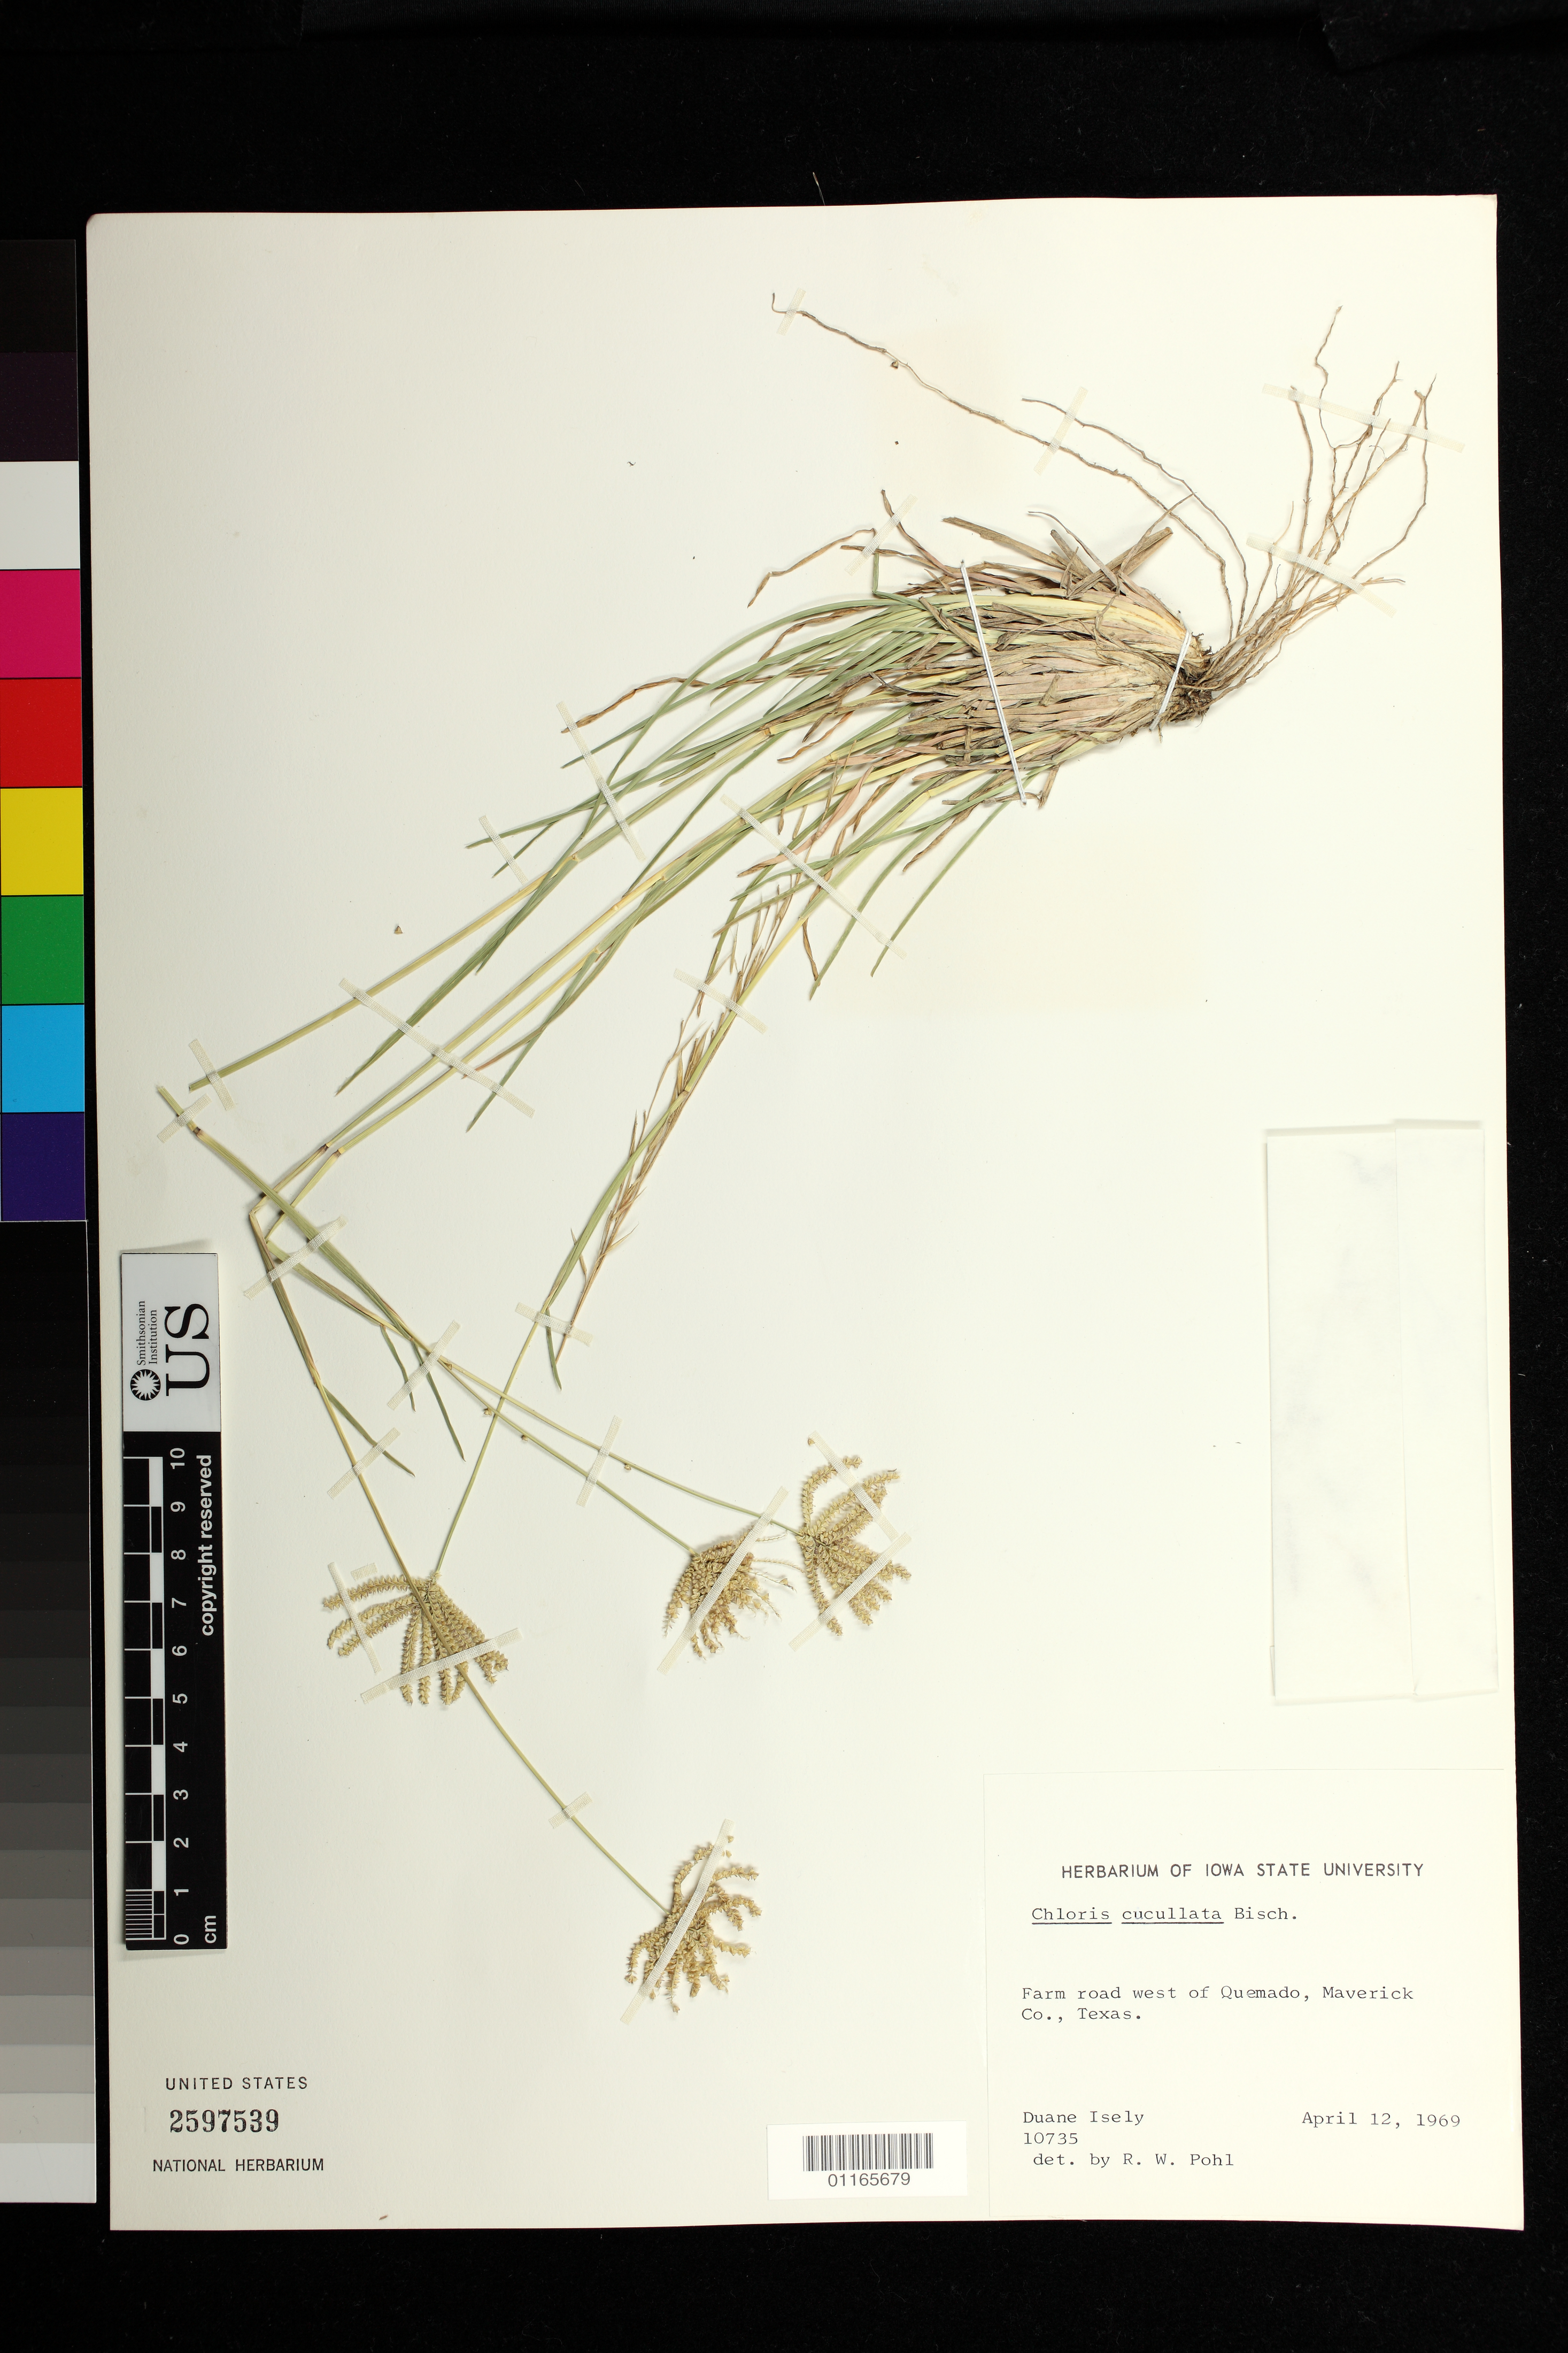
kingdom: Plantae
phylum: Tracheophyta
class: Liliopsida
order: Poales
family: Poaceae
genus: Chloris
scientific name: Chloris cucullata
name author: Bischoff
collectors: D. Isely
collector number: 10735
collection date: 1969-04-12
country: United States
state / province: Texas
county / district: Maverick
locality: Farm road west of Quemado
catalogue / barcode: US 2597539